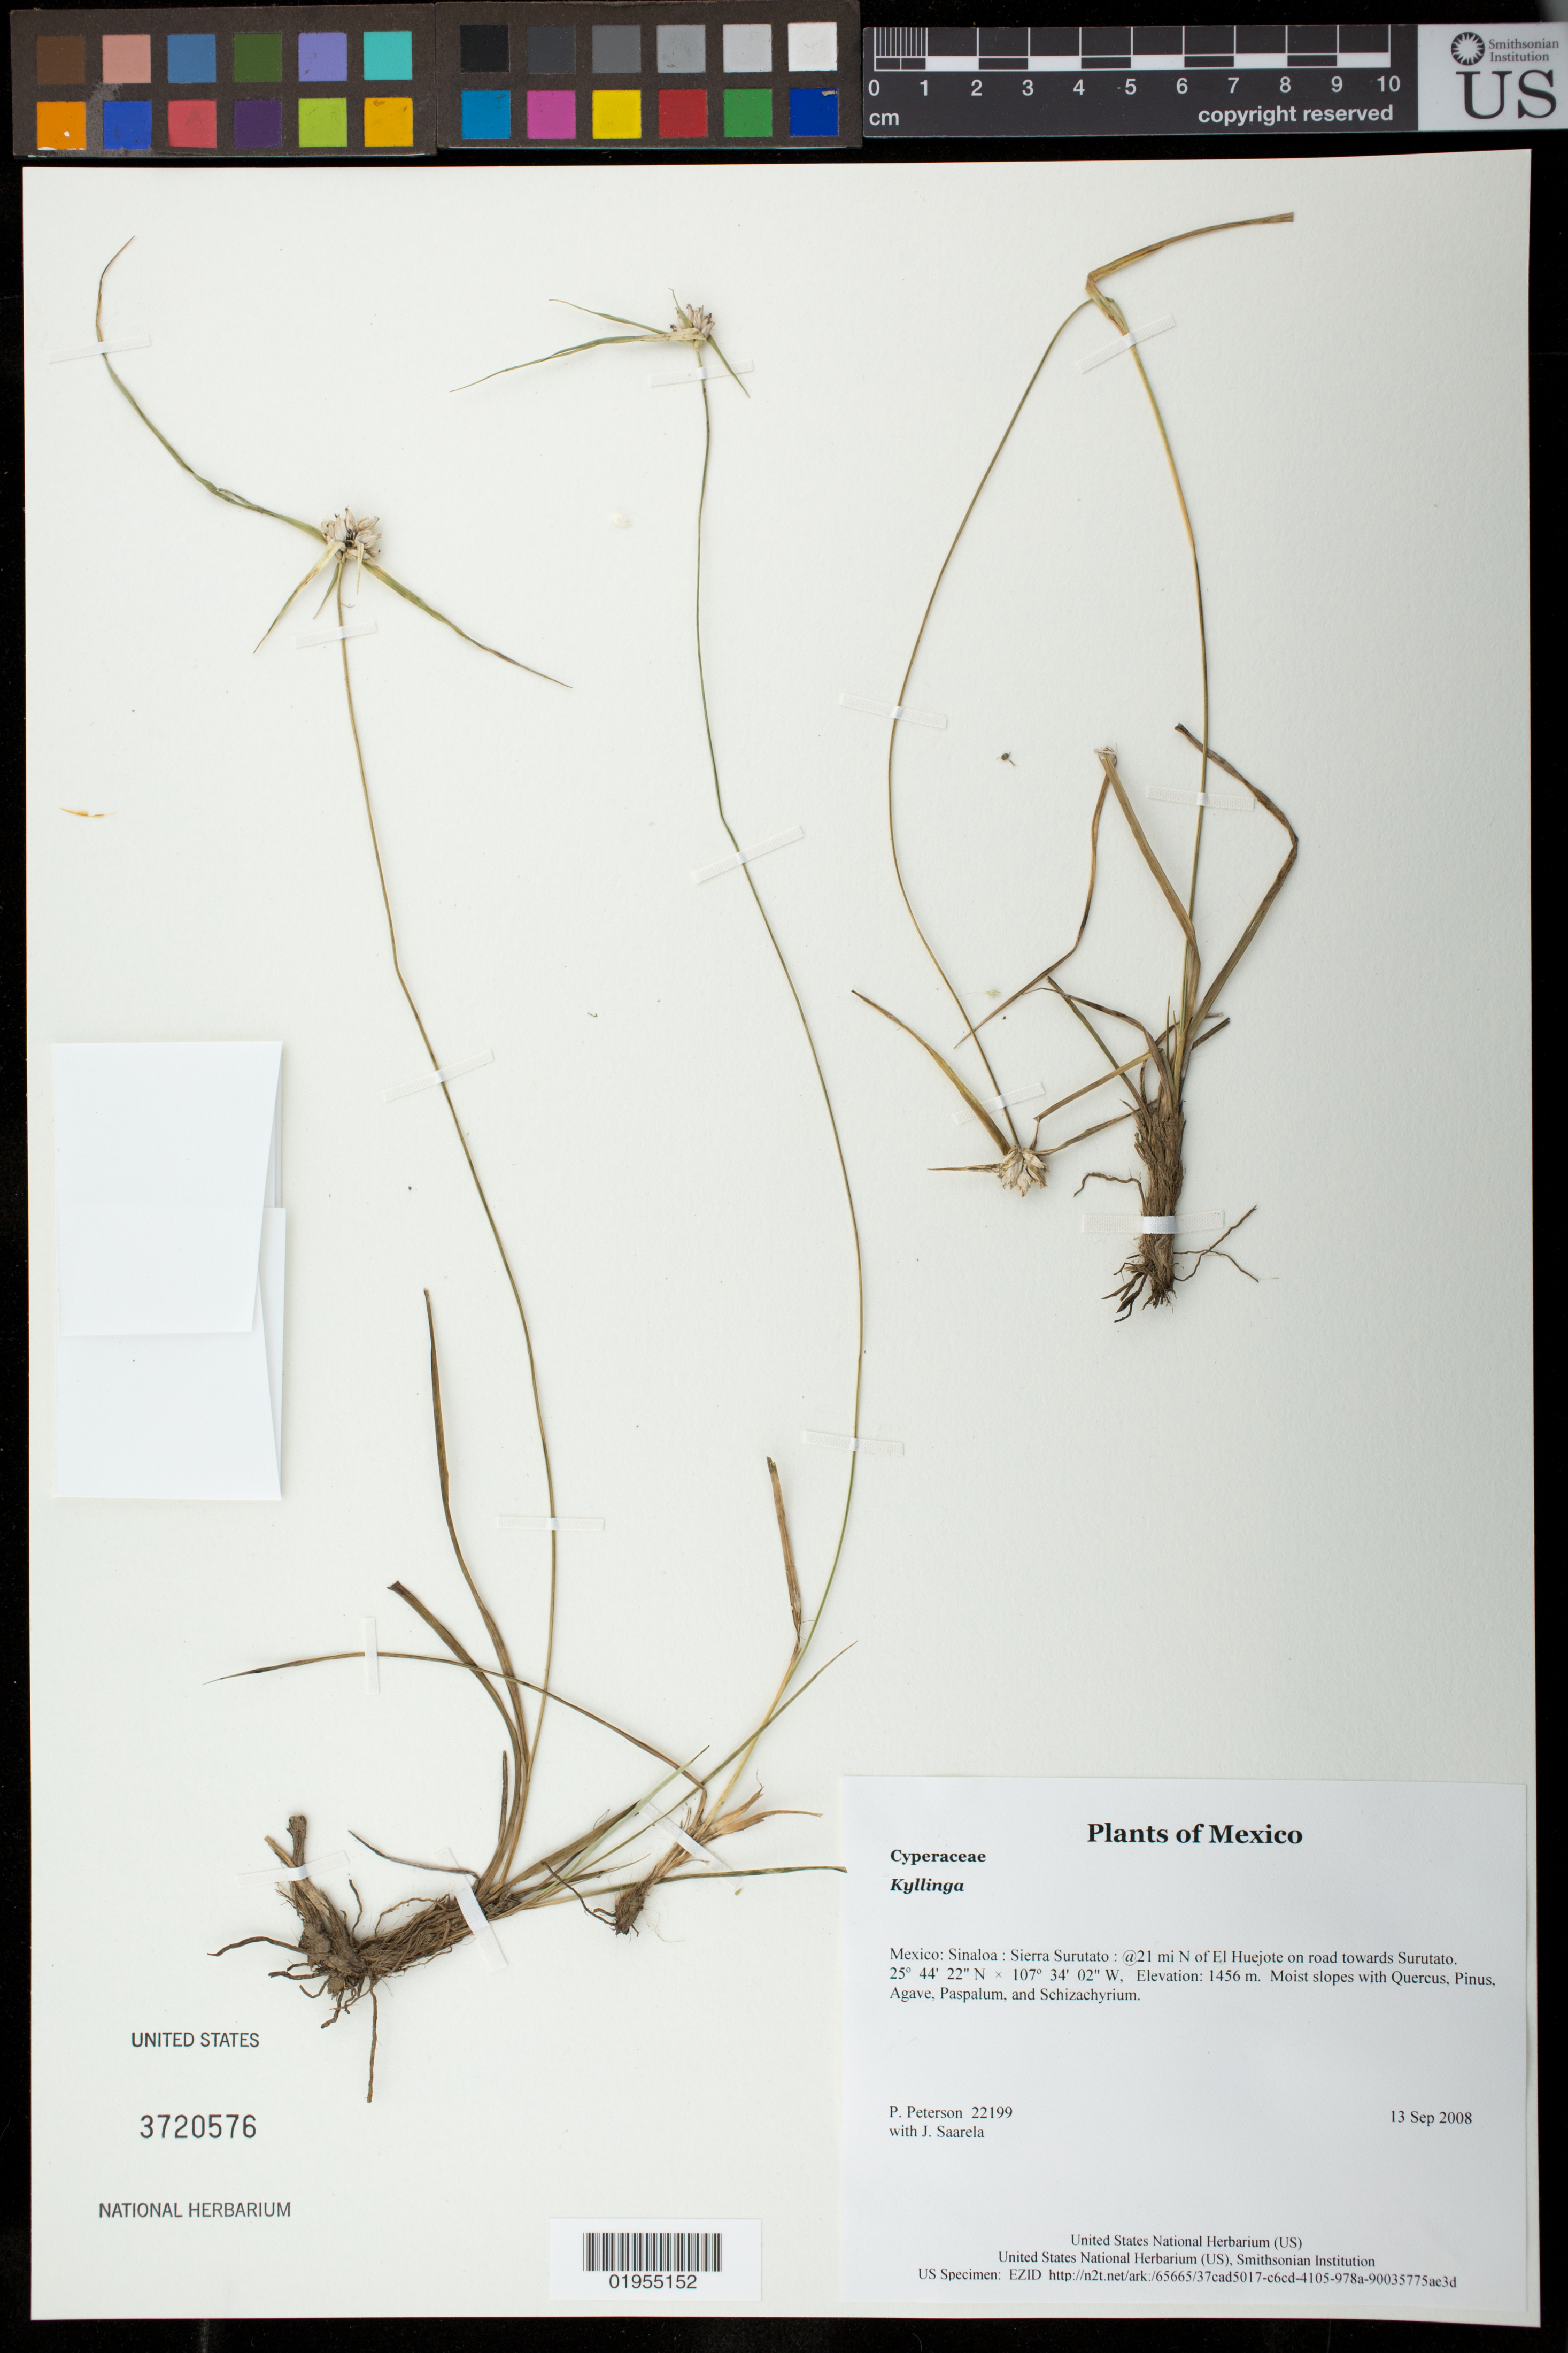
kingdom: Plantae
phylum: Tracheophyta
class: Liliopsida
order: Poales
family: Cyperaceae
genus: Rhynchospora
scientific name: Rhynchospora nervosa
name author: (Vahl) Boeckeler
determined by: Strong, Mark T., (BOT), Smithsonian Institution - National Museum of Natural History (UNITED STATES)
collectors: P. M. Peterson & J. Saarela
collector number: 22199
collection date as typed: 13 Sep 2008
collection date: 2008-09-13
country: Mexico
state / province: Sinaloa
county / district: Sierra Surutato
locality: @21 mi N of El Huejote on road towards Surutato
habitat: Moist slopes with Quercus, Pinus, Agave, Paspalum, and Schizachyrium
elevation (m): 1456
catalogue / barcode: US 3720576